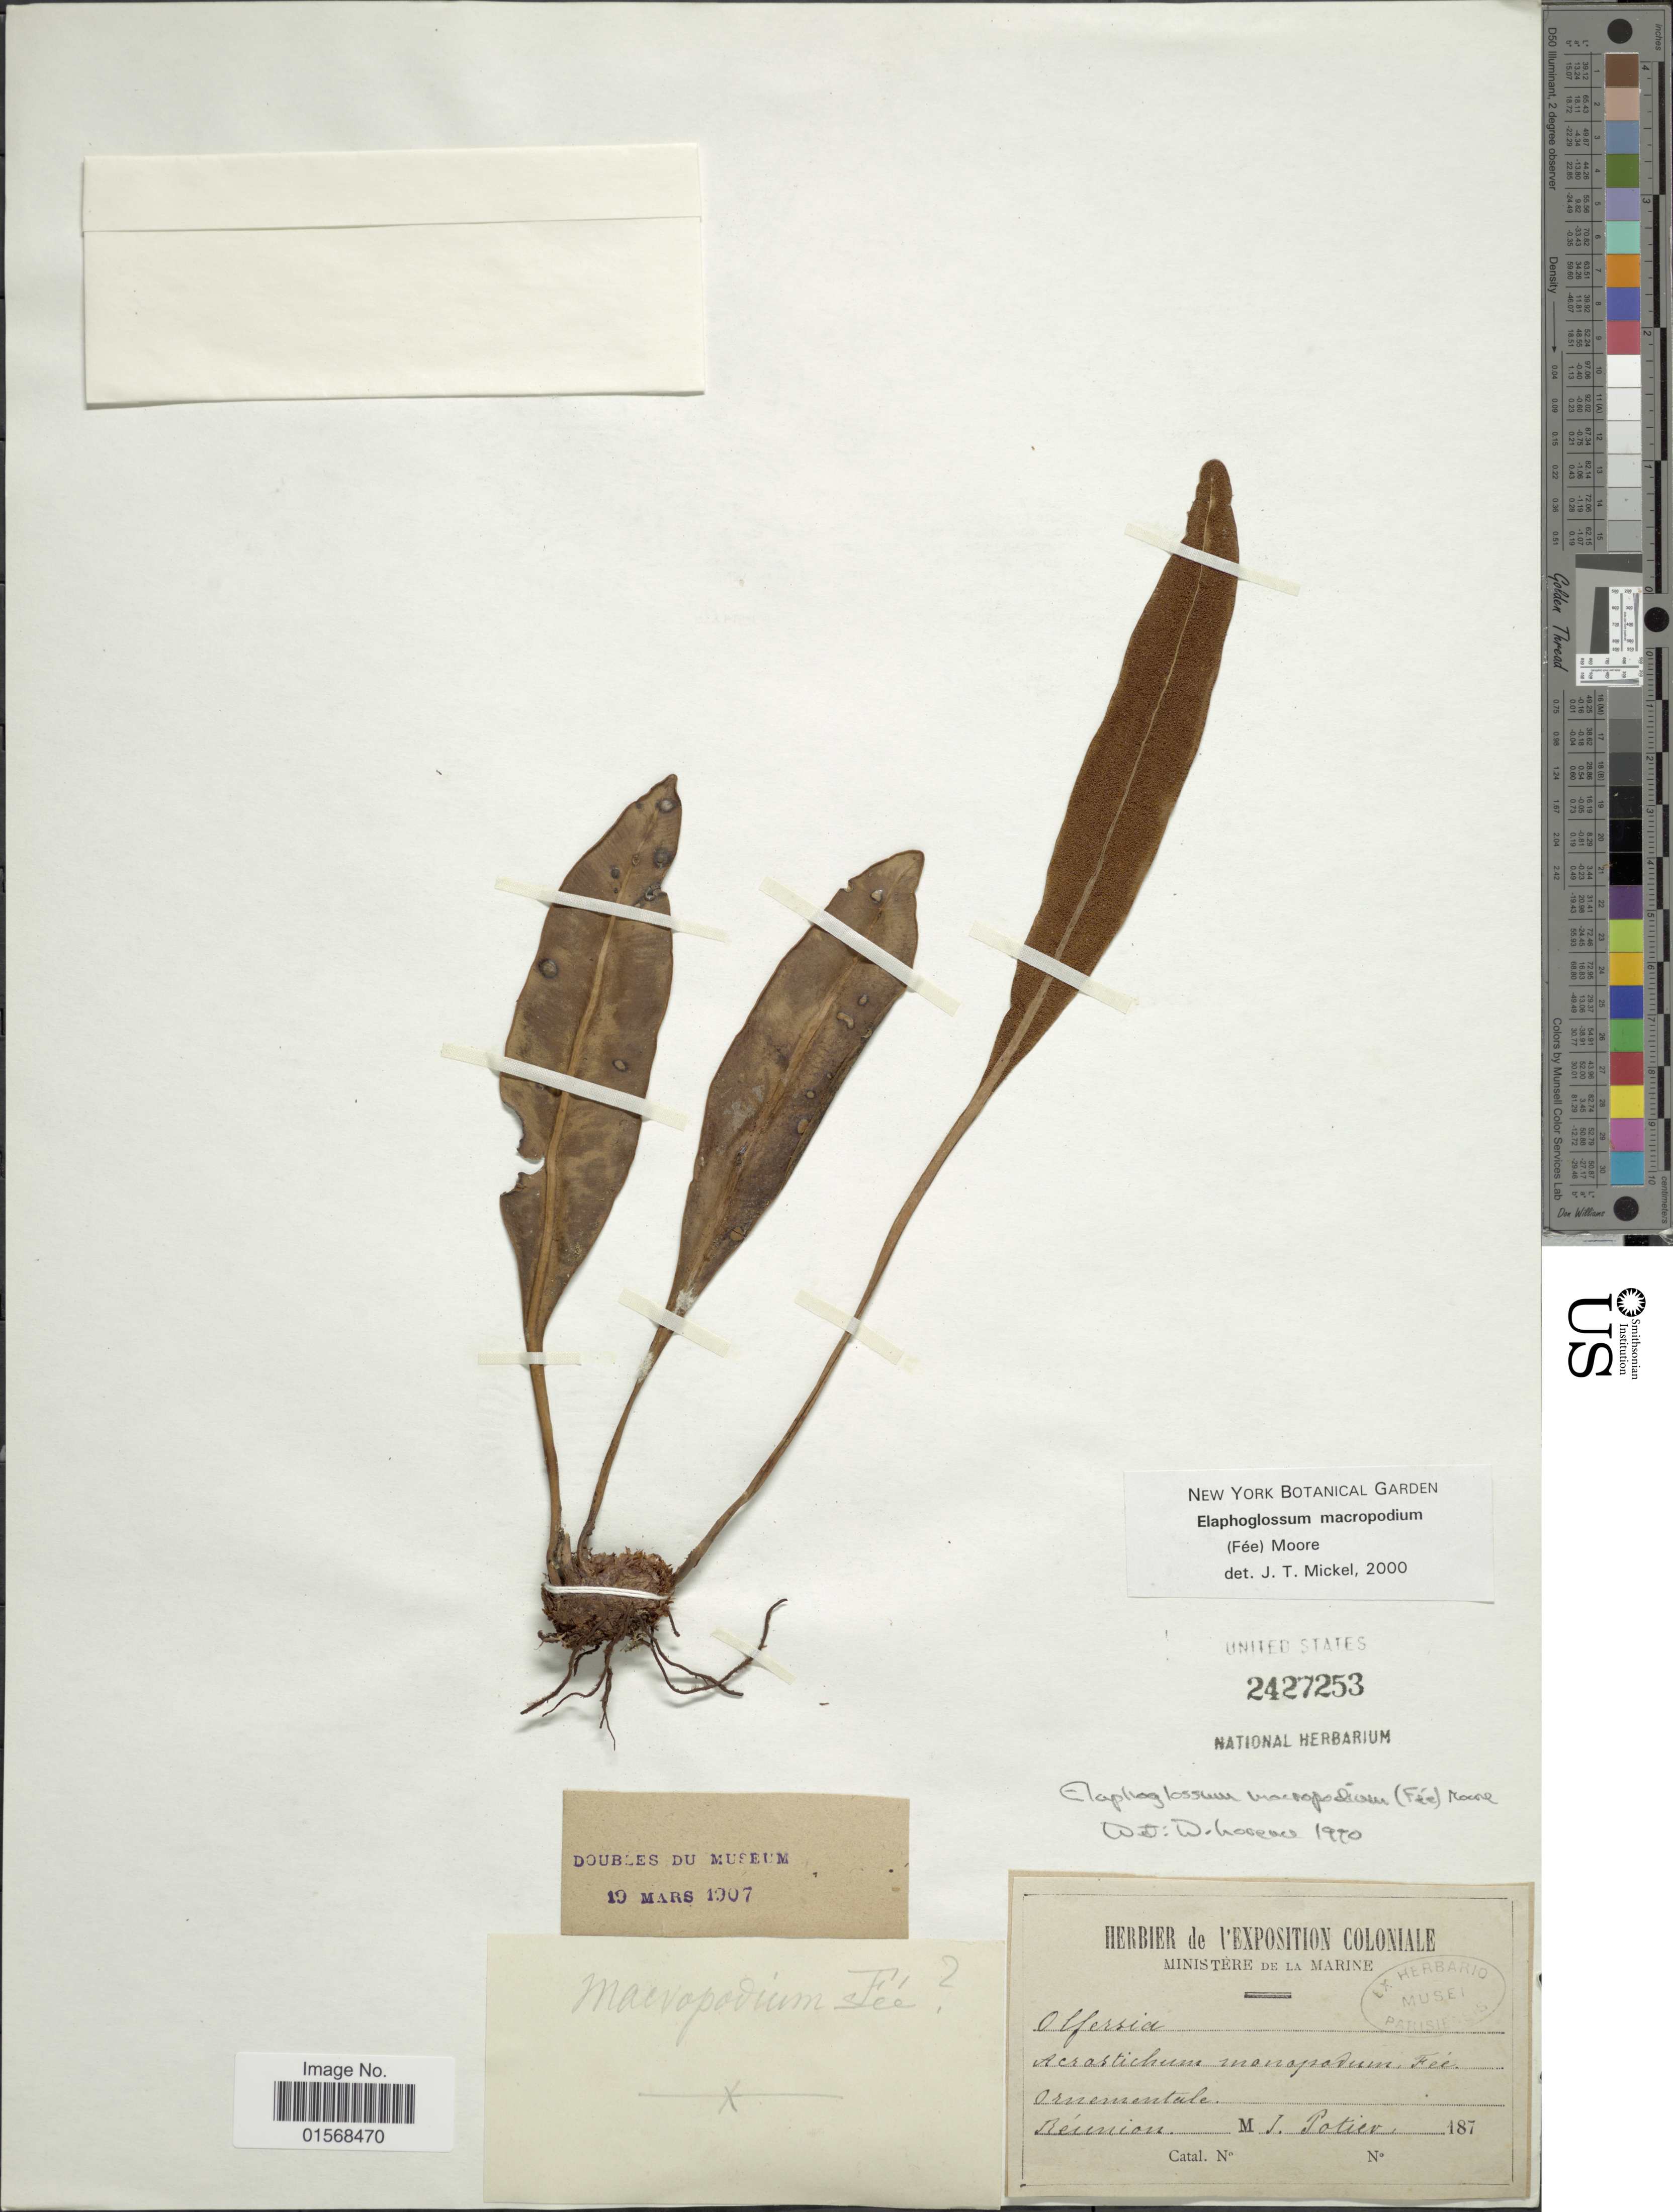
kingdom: Plantae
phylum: Tracheophyta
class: Polypodiopsida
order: Polypodiales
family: Dryopteridaceae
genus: Elaphoglossum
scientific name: Elaphoglossum macropodium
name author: (Fée) T. Moore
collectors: I. Potier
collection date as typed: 187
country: Reunion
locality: Ornementale, Reunion. [interpreted]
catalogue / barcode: US 2427253